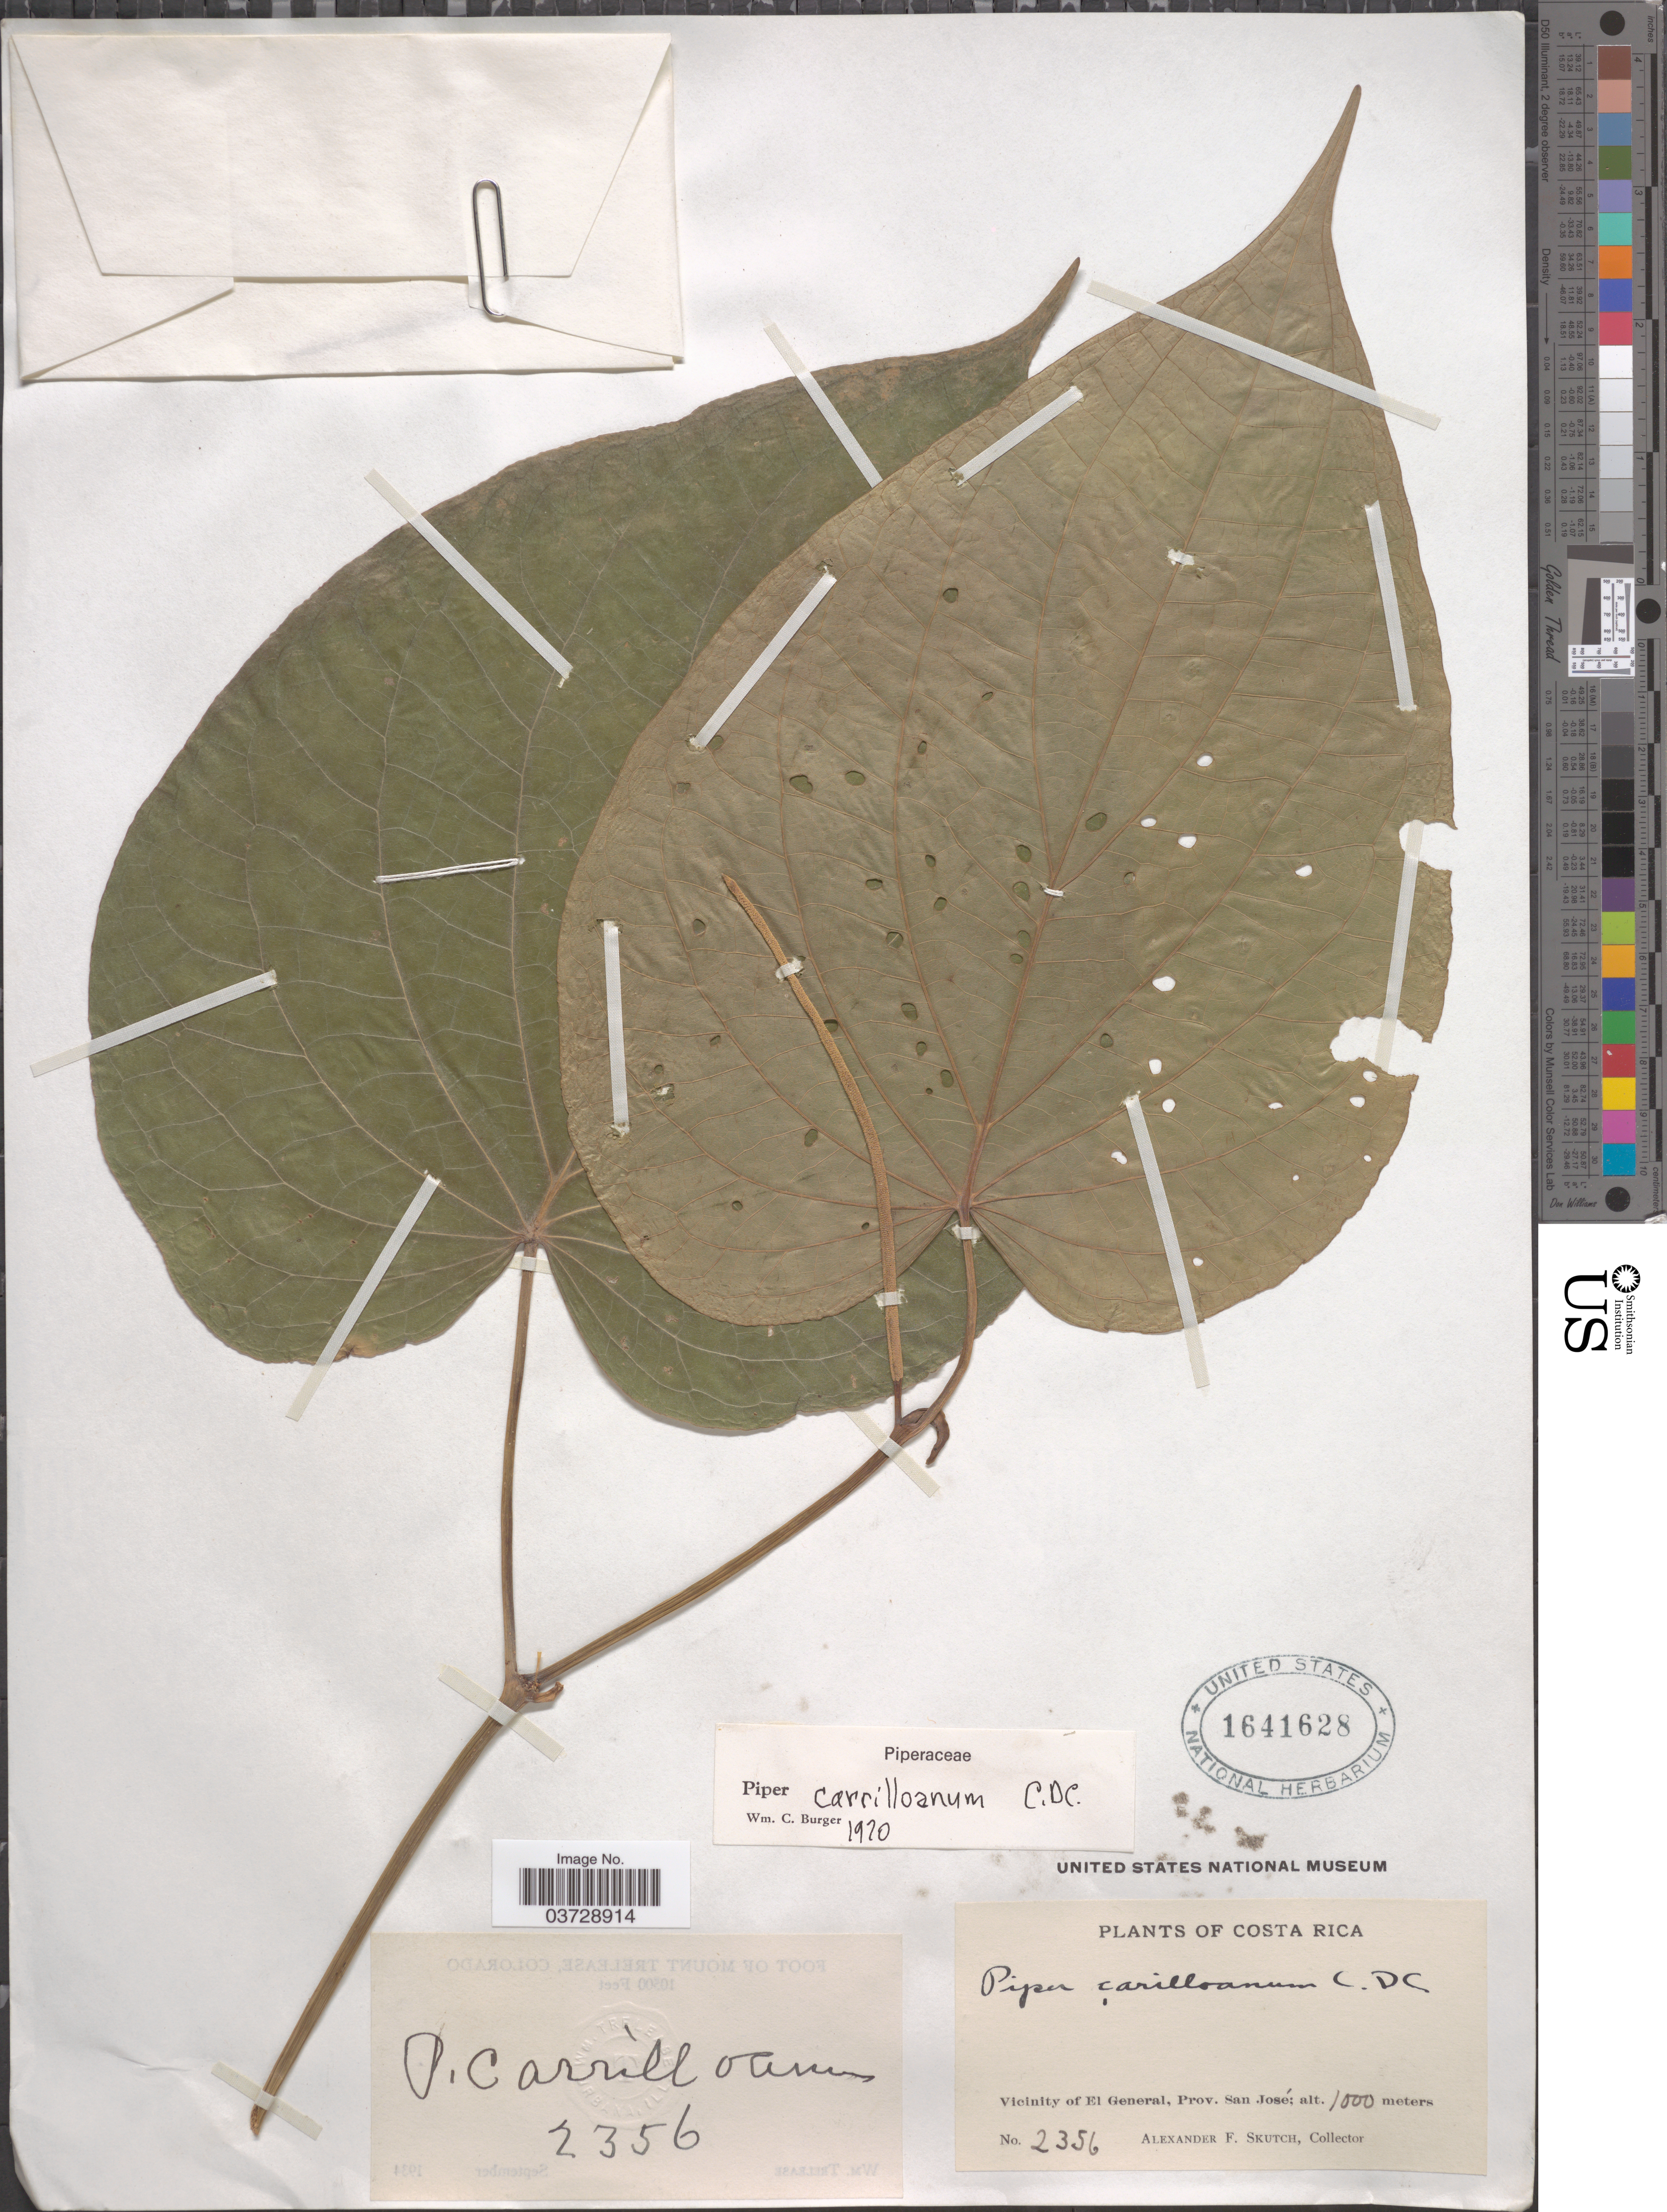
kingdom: Plantae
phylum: Tracheophyta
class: Magnoliopsida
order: Piperales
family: Piperaceae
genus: Piper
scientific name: Piper carrilloanum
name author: C. DC.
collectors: A. F. Skutch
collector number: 2356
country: Costa Rica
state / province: San José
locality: Vicinity of El General.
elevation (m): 1000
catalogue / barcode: US 1641628